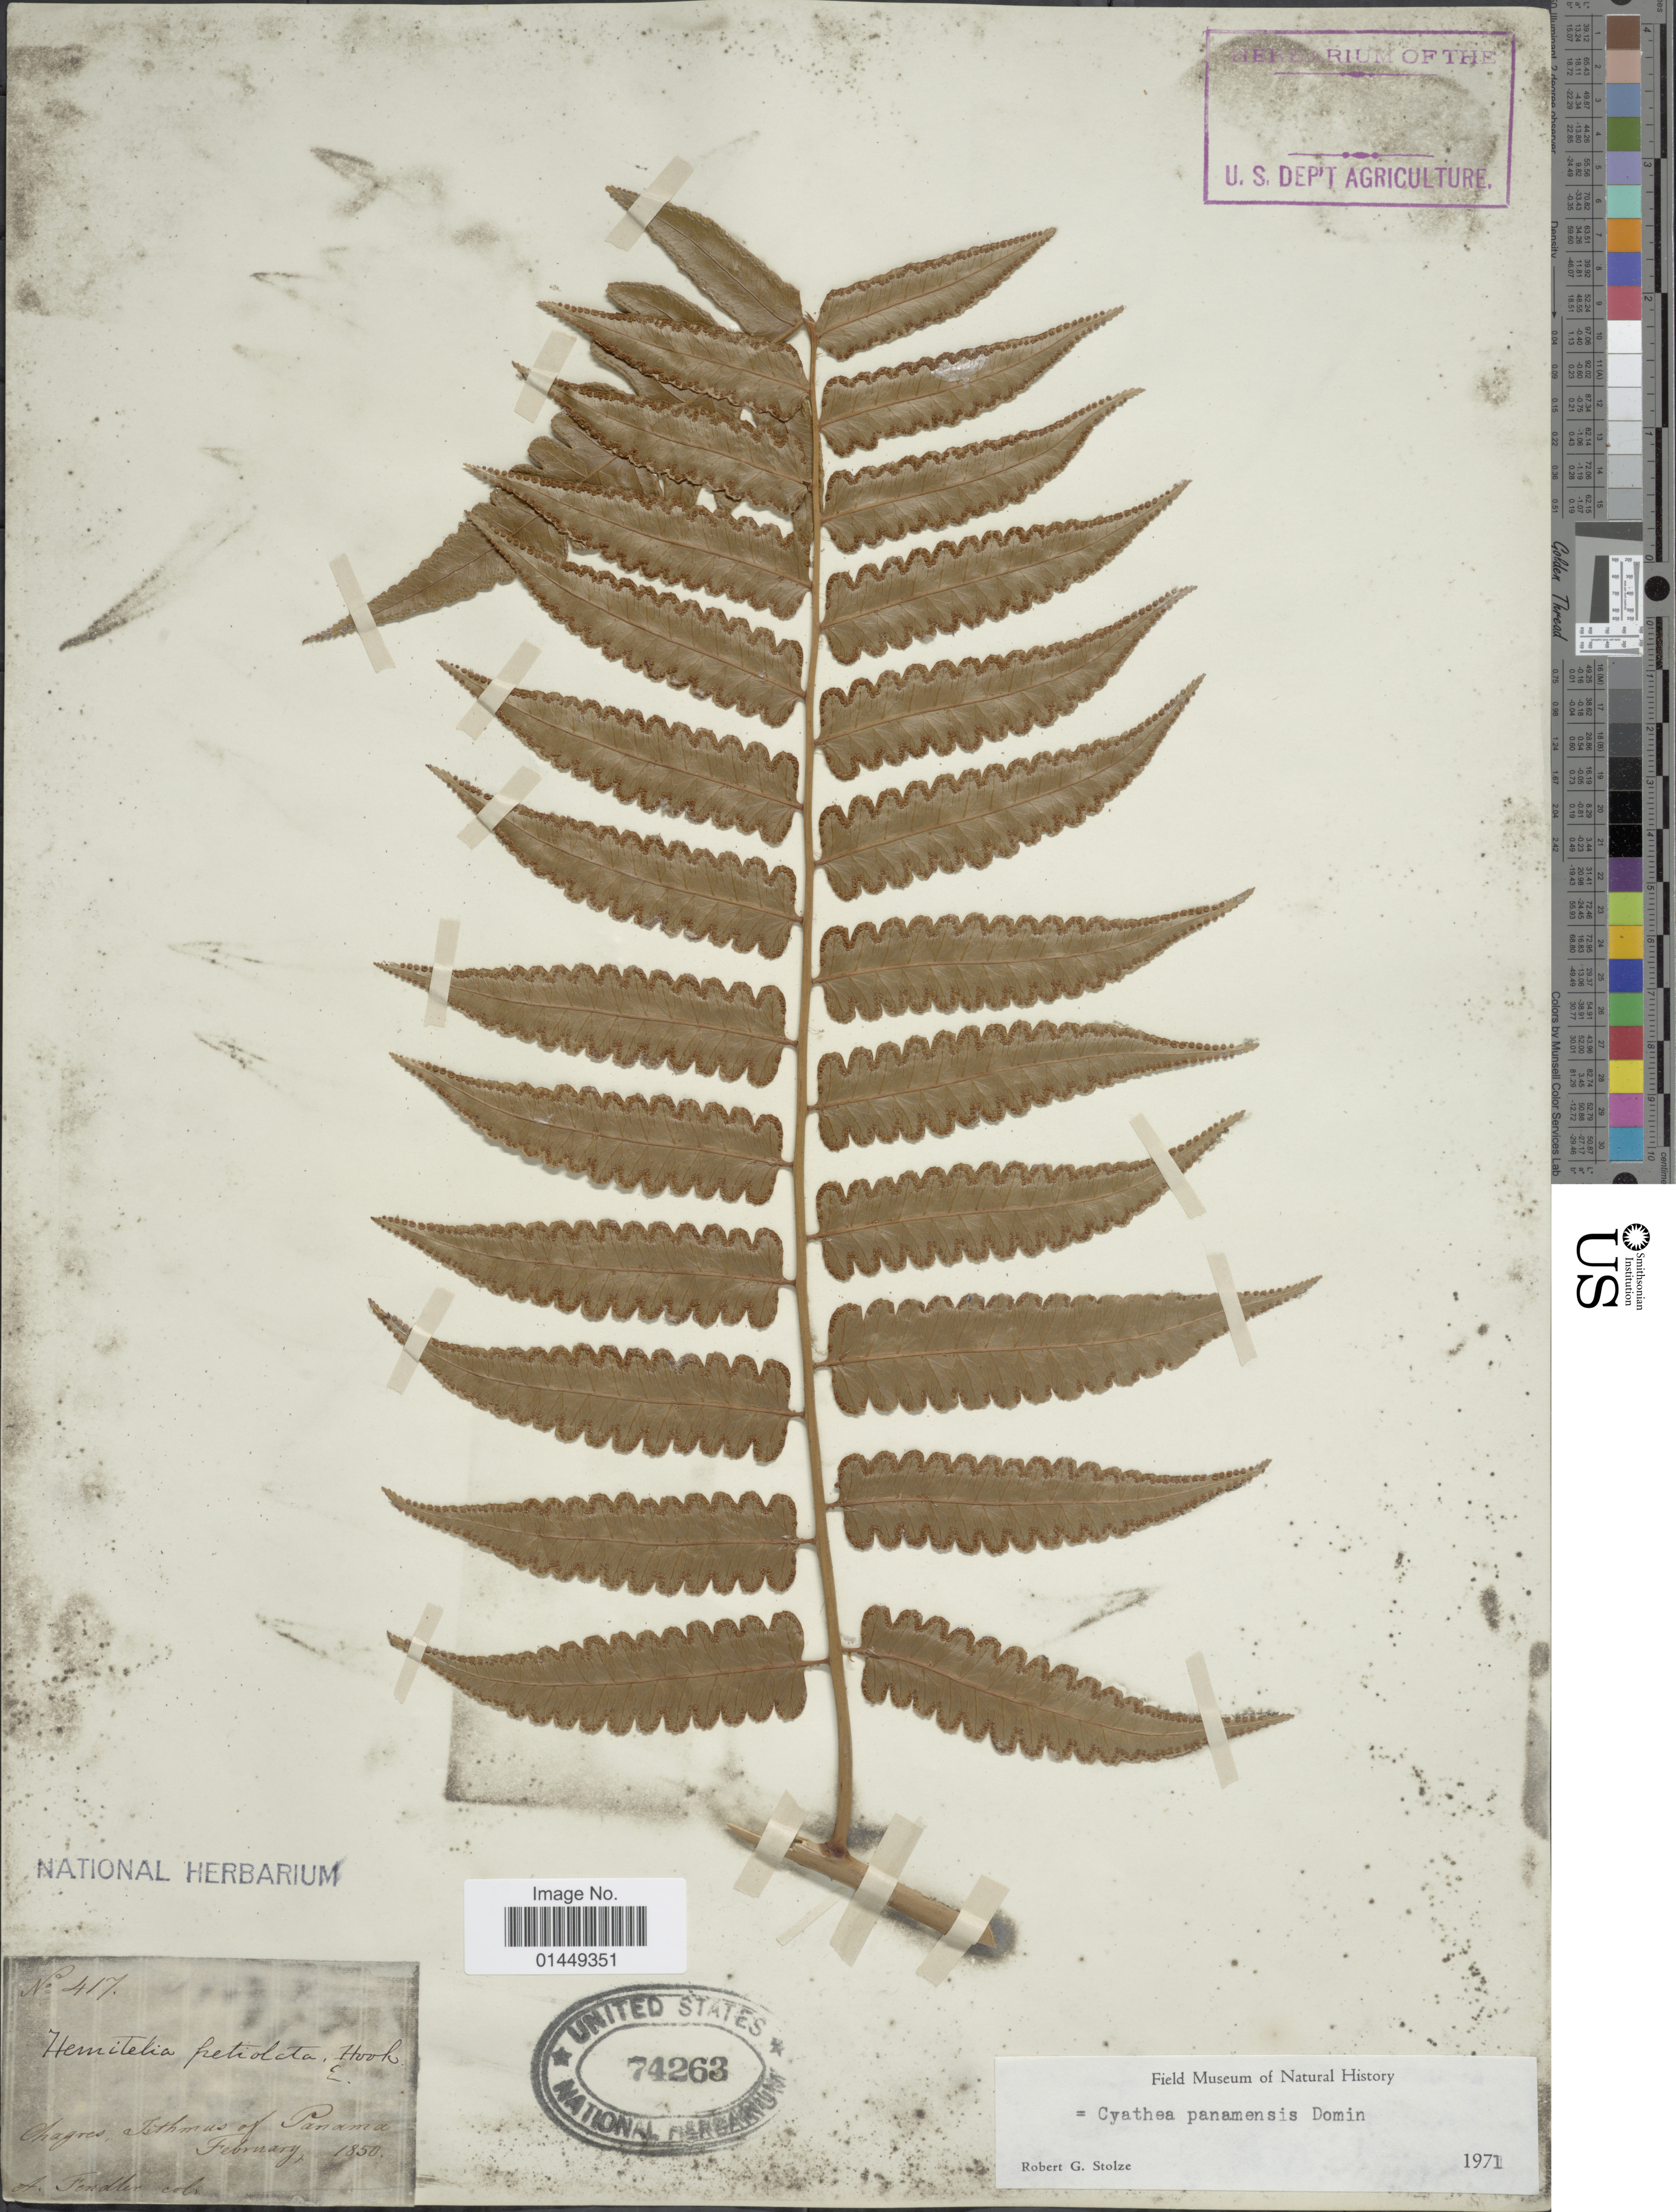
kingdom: Plantae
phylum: Tracheophyta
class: Polypodiopsida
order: Cyatheales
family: Cyatheaceae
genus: Cyathea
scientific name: Cyathea petiolata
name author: (Hook.) R.M. Tryon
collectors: A. Fendler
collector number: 417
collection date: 1850-02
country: Panama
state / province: Panamá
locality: Chagres, Isthmus of Panama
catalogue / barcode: US 74263